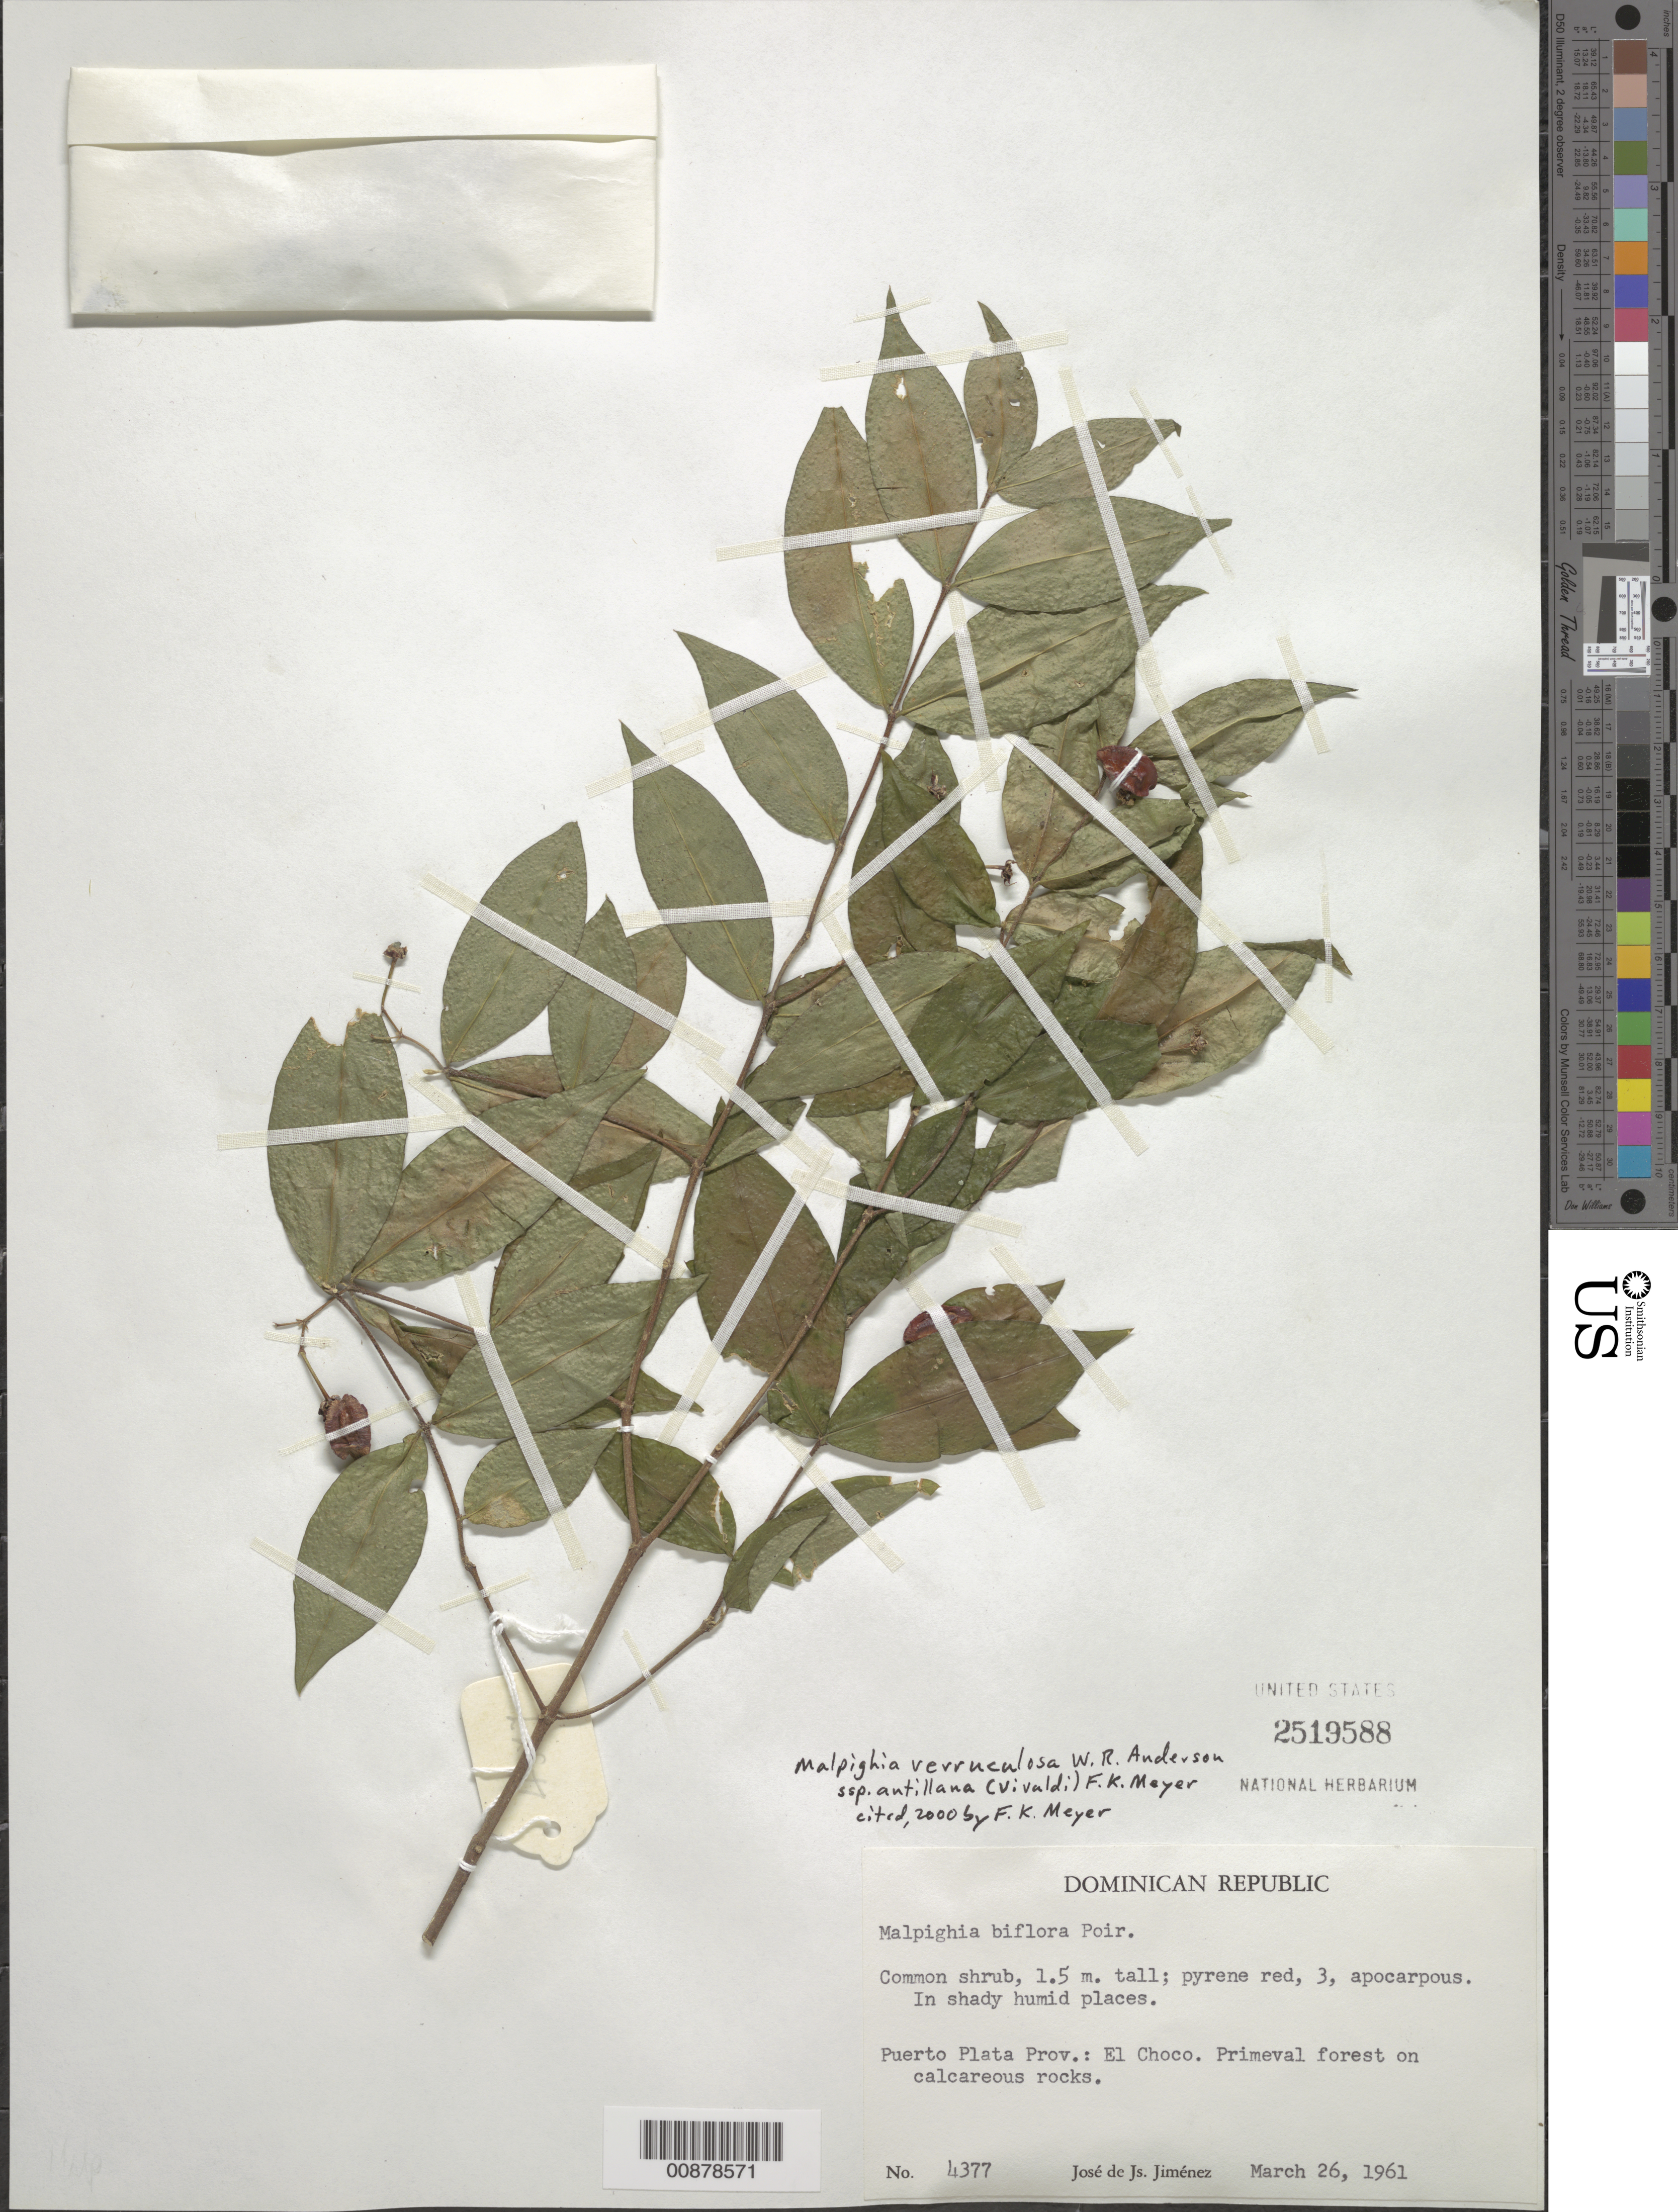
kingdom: Plantae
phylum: Tracheophyta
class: Magnoliopsida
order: Malpighiales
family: Malpighiaceae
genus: Malpighia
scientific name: Malpighia verruculosa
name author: W.R. Anderson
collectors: J. J. Jiménez Almonte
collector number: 4377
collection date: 1961-03-26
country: Dominican Republic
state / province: Puerto Plata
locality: El Choco.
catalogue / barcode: US 2519588